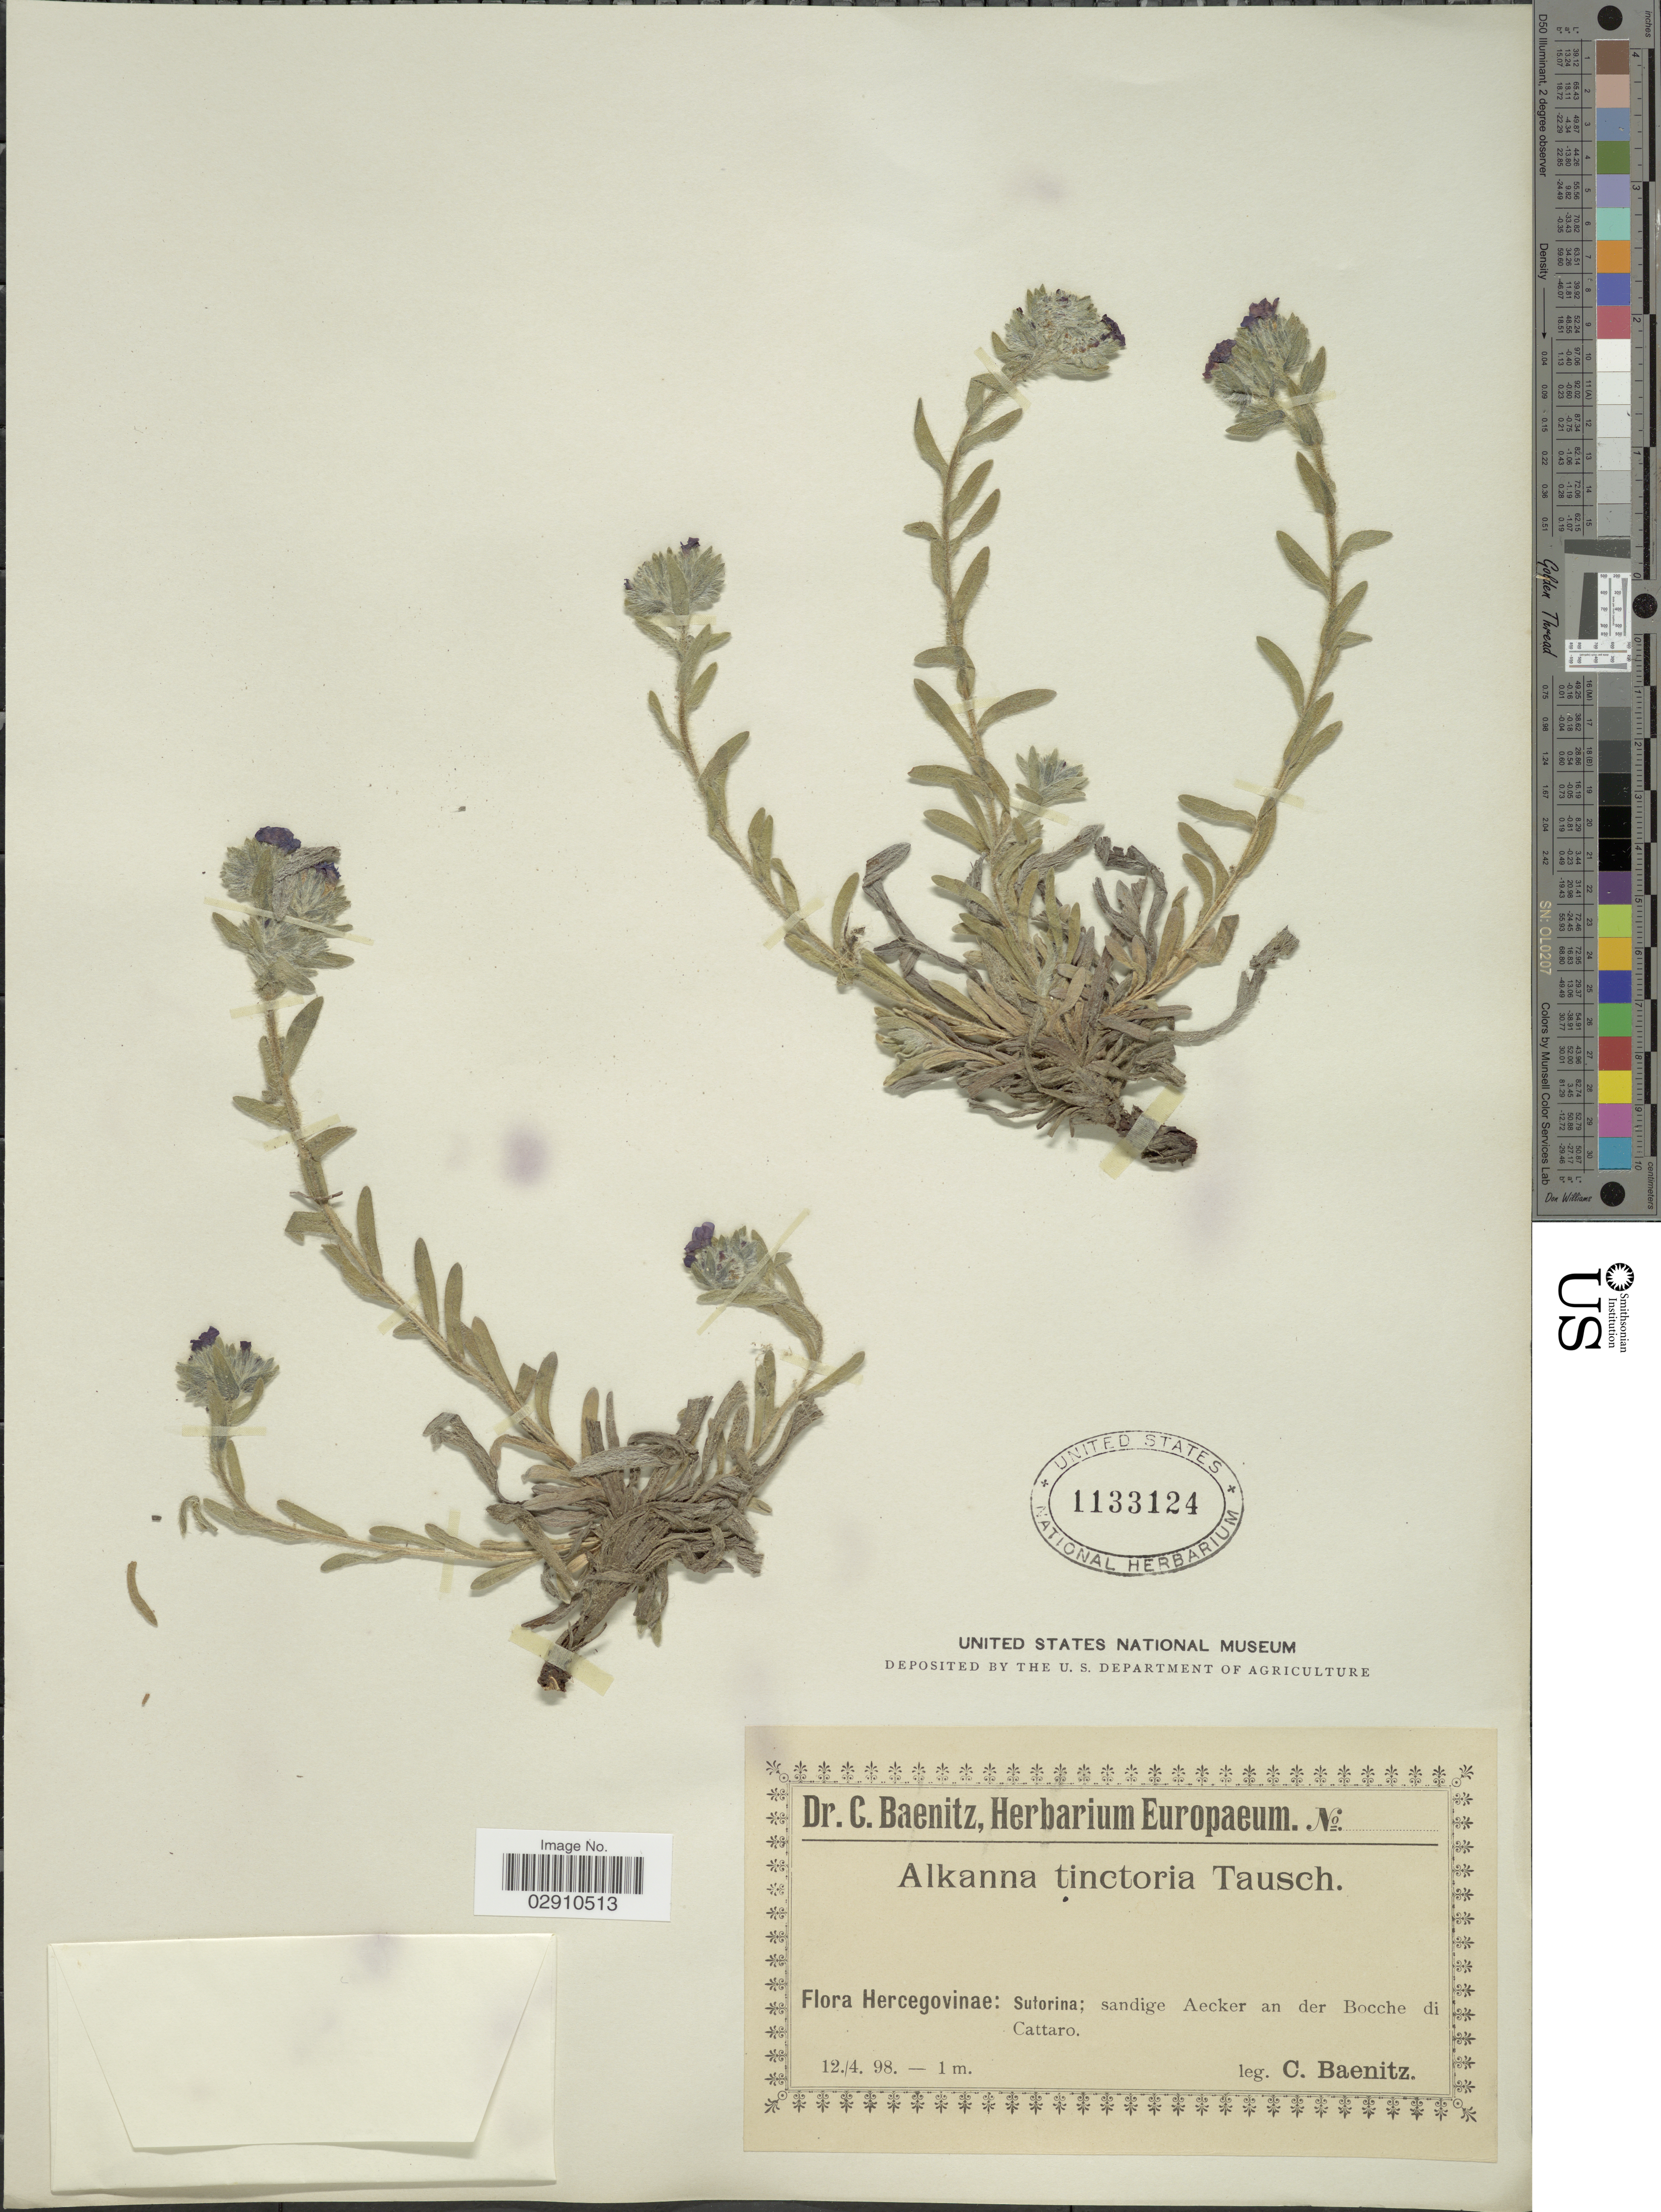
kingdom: Plantae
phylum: Tracheophyta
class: Magnoliopsida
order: Boraginales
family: Boraginaceae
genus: Alkanna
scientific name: Alkanna tinctoria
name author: (L.) Tausch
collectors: C. G. Baenitz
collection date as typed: Transcribed d/m/y: 12/4/98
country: Bosnia and Herzegovina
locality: Hercegovinae: Sutorina; sandige Aecker an der Boccha di Cattaro.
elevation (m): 1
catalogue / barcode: US 1133124